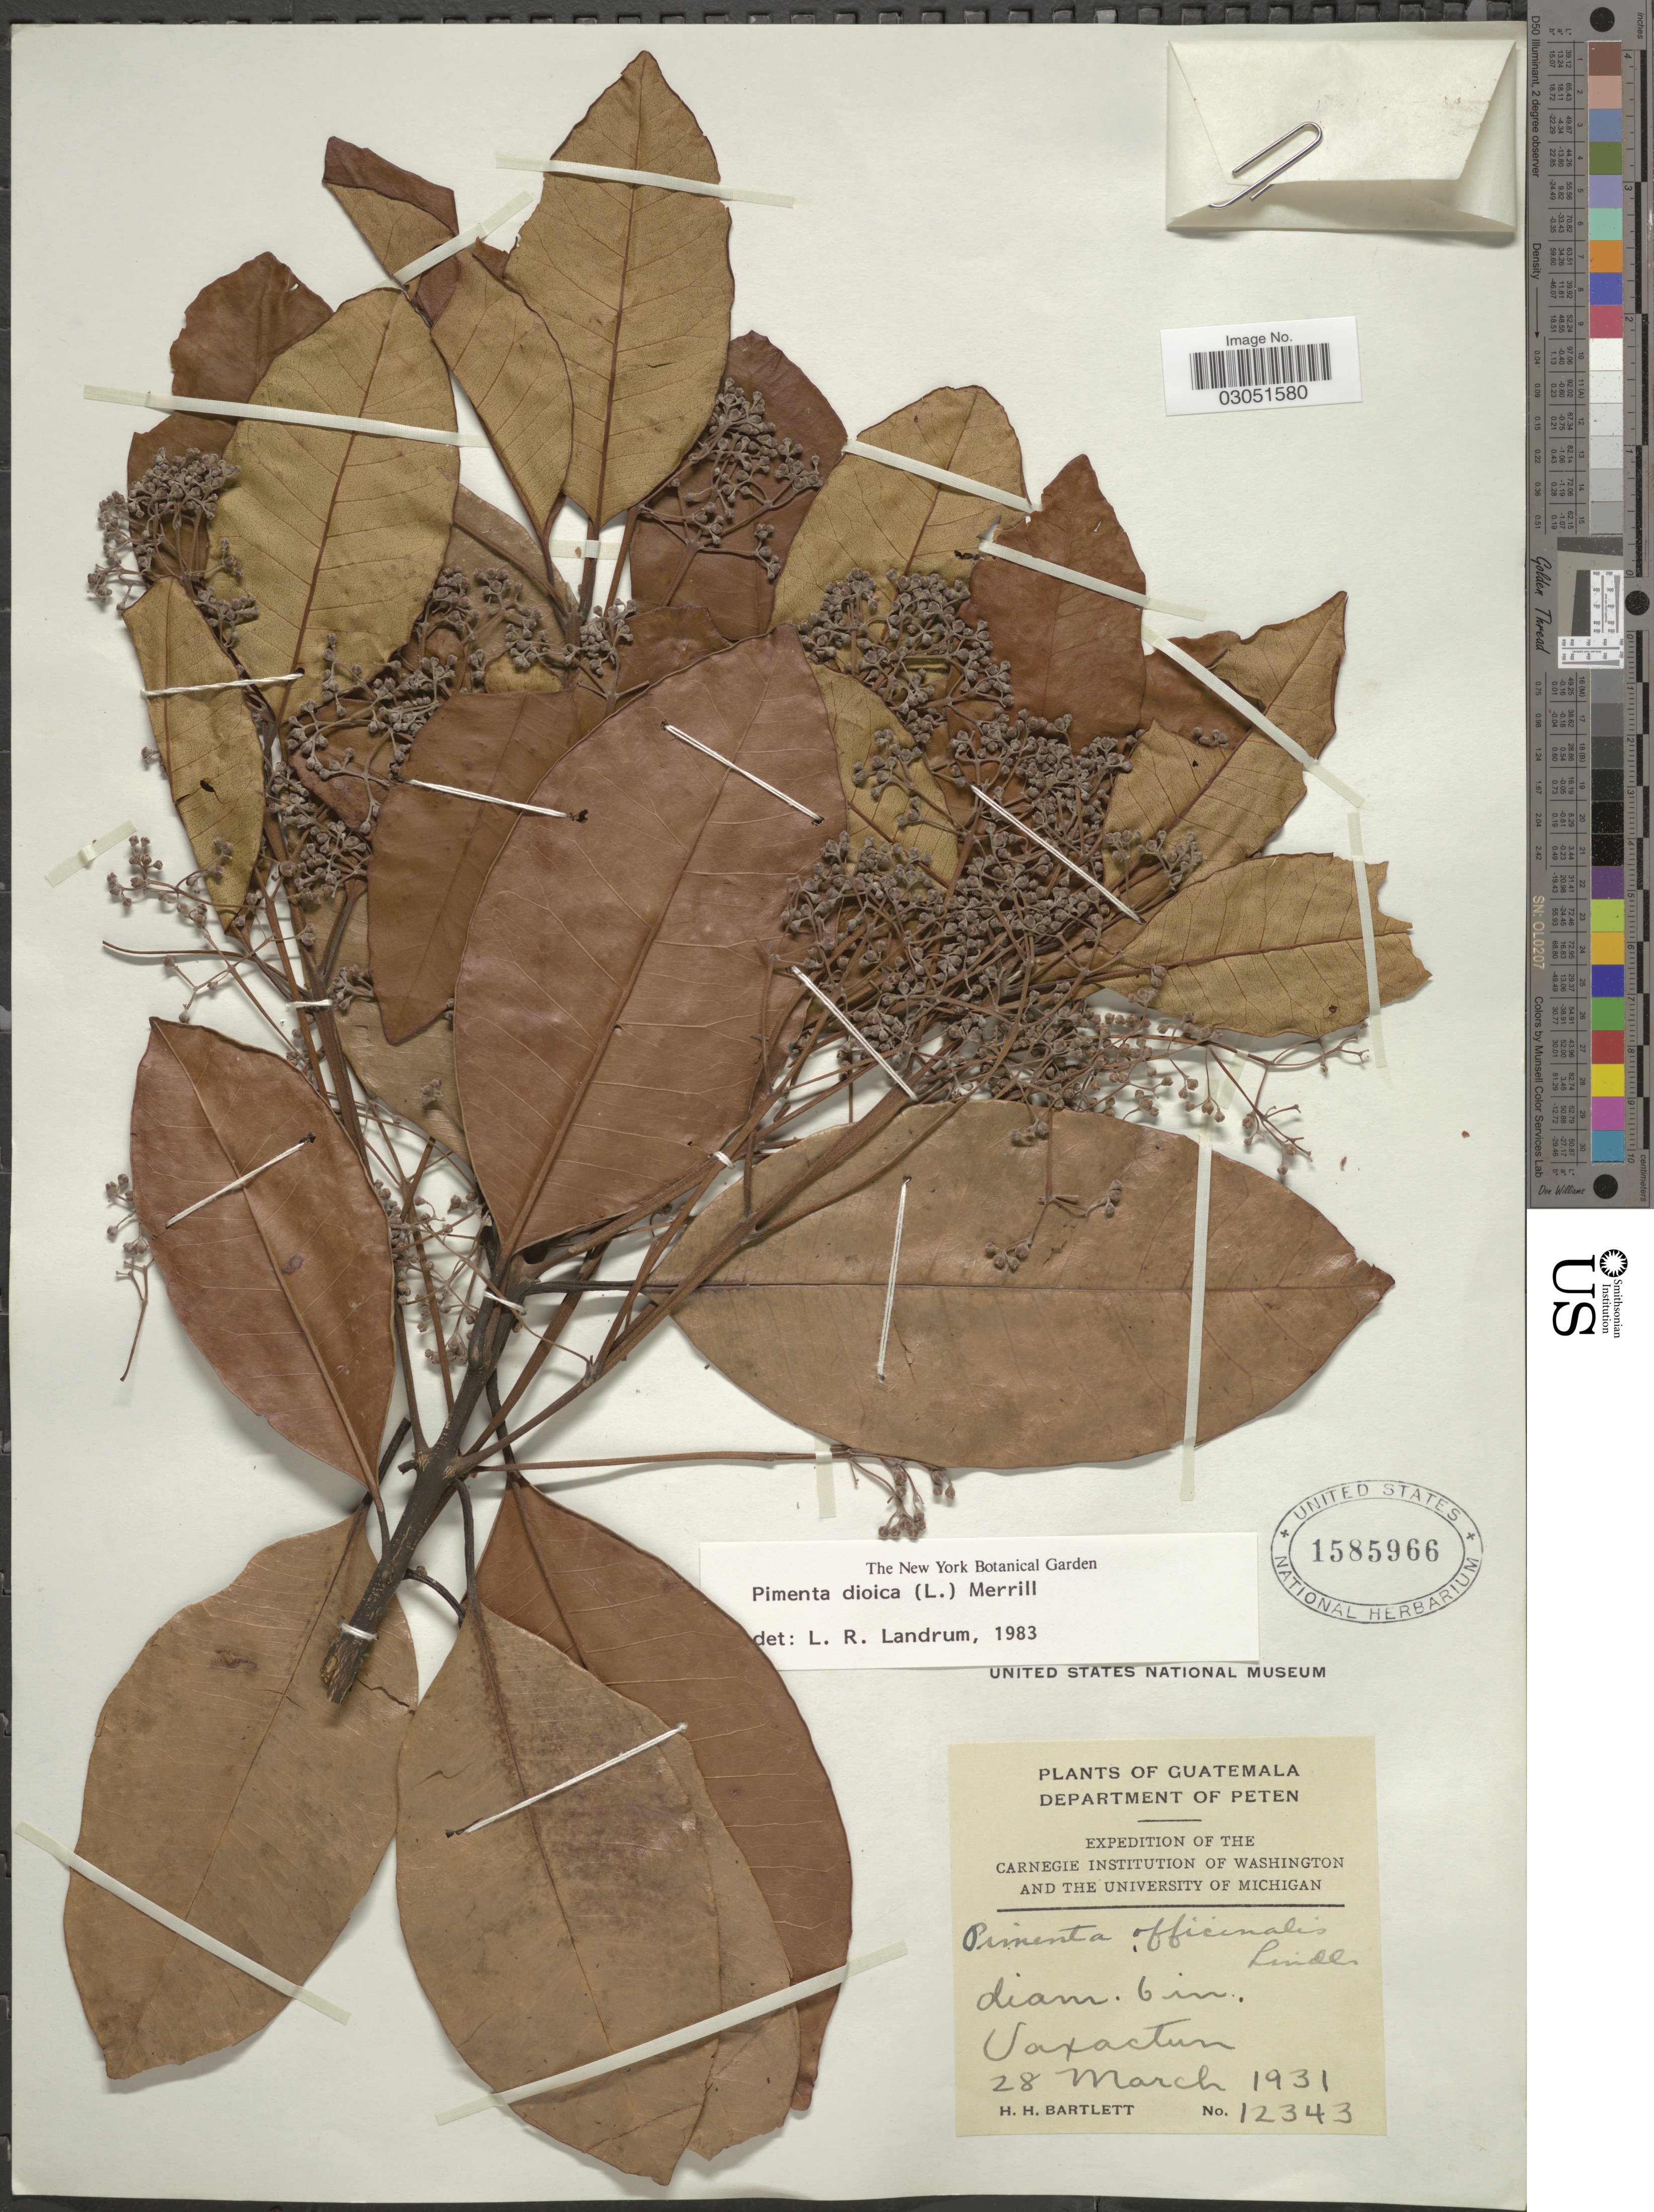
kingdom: Plantae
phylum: Tracheophyta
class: Magnoliopsida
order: Myrtales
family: Myrtaceae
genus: Pimenta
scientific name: Pimenta dioica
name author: (L.) Merr.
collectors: H. H. Bartlett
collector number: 12343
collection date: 1931-03-28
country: Guatemala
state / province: El Petén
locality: Department of Peten, Uaxactun.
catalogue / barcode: US 1585966